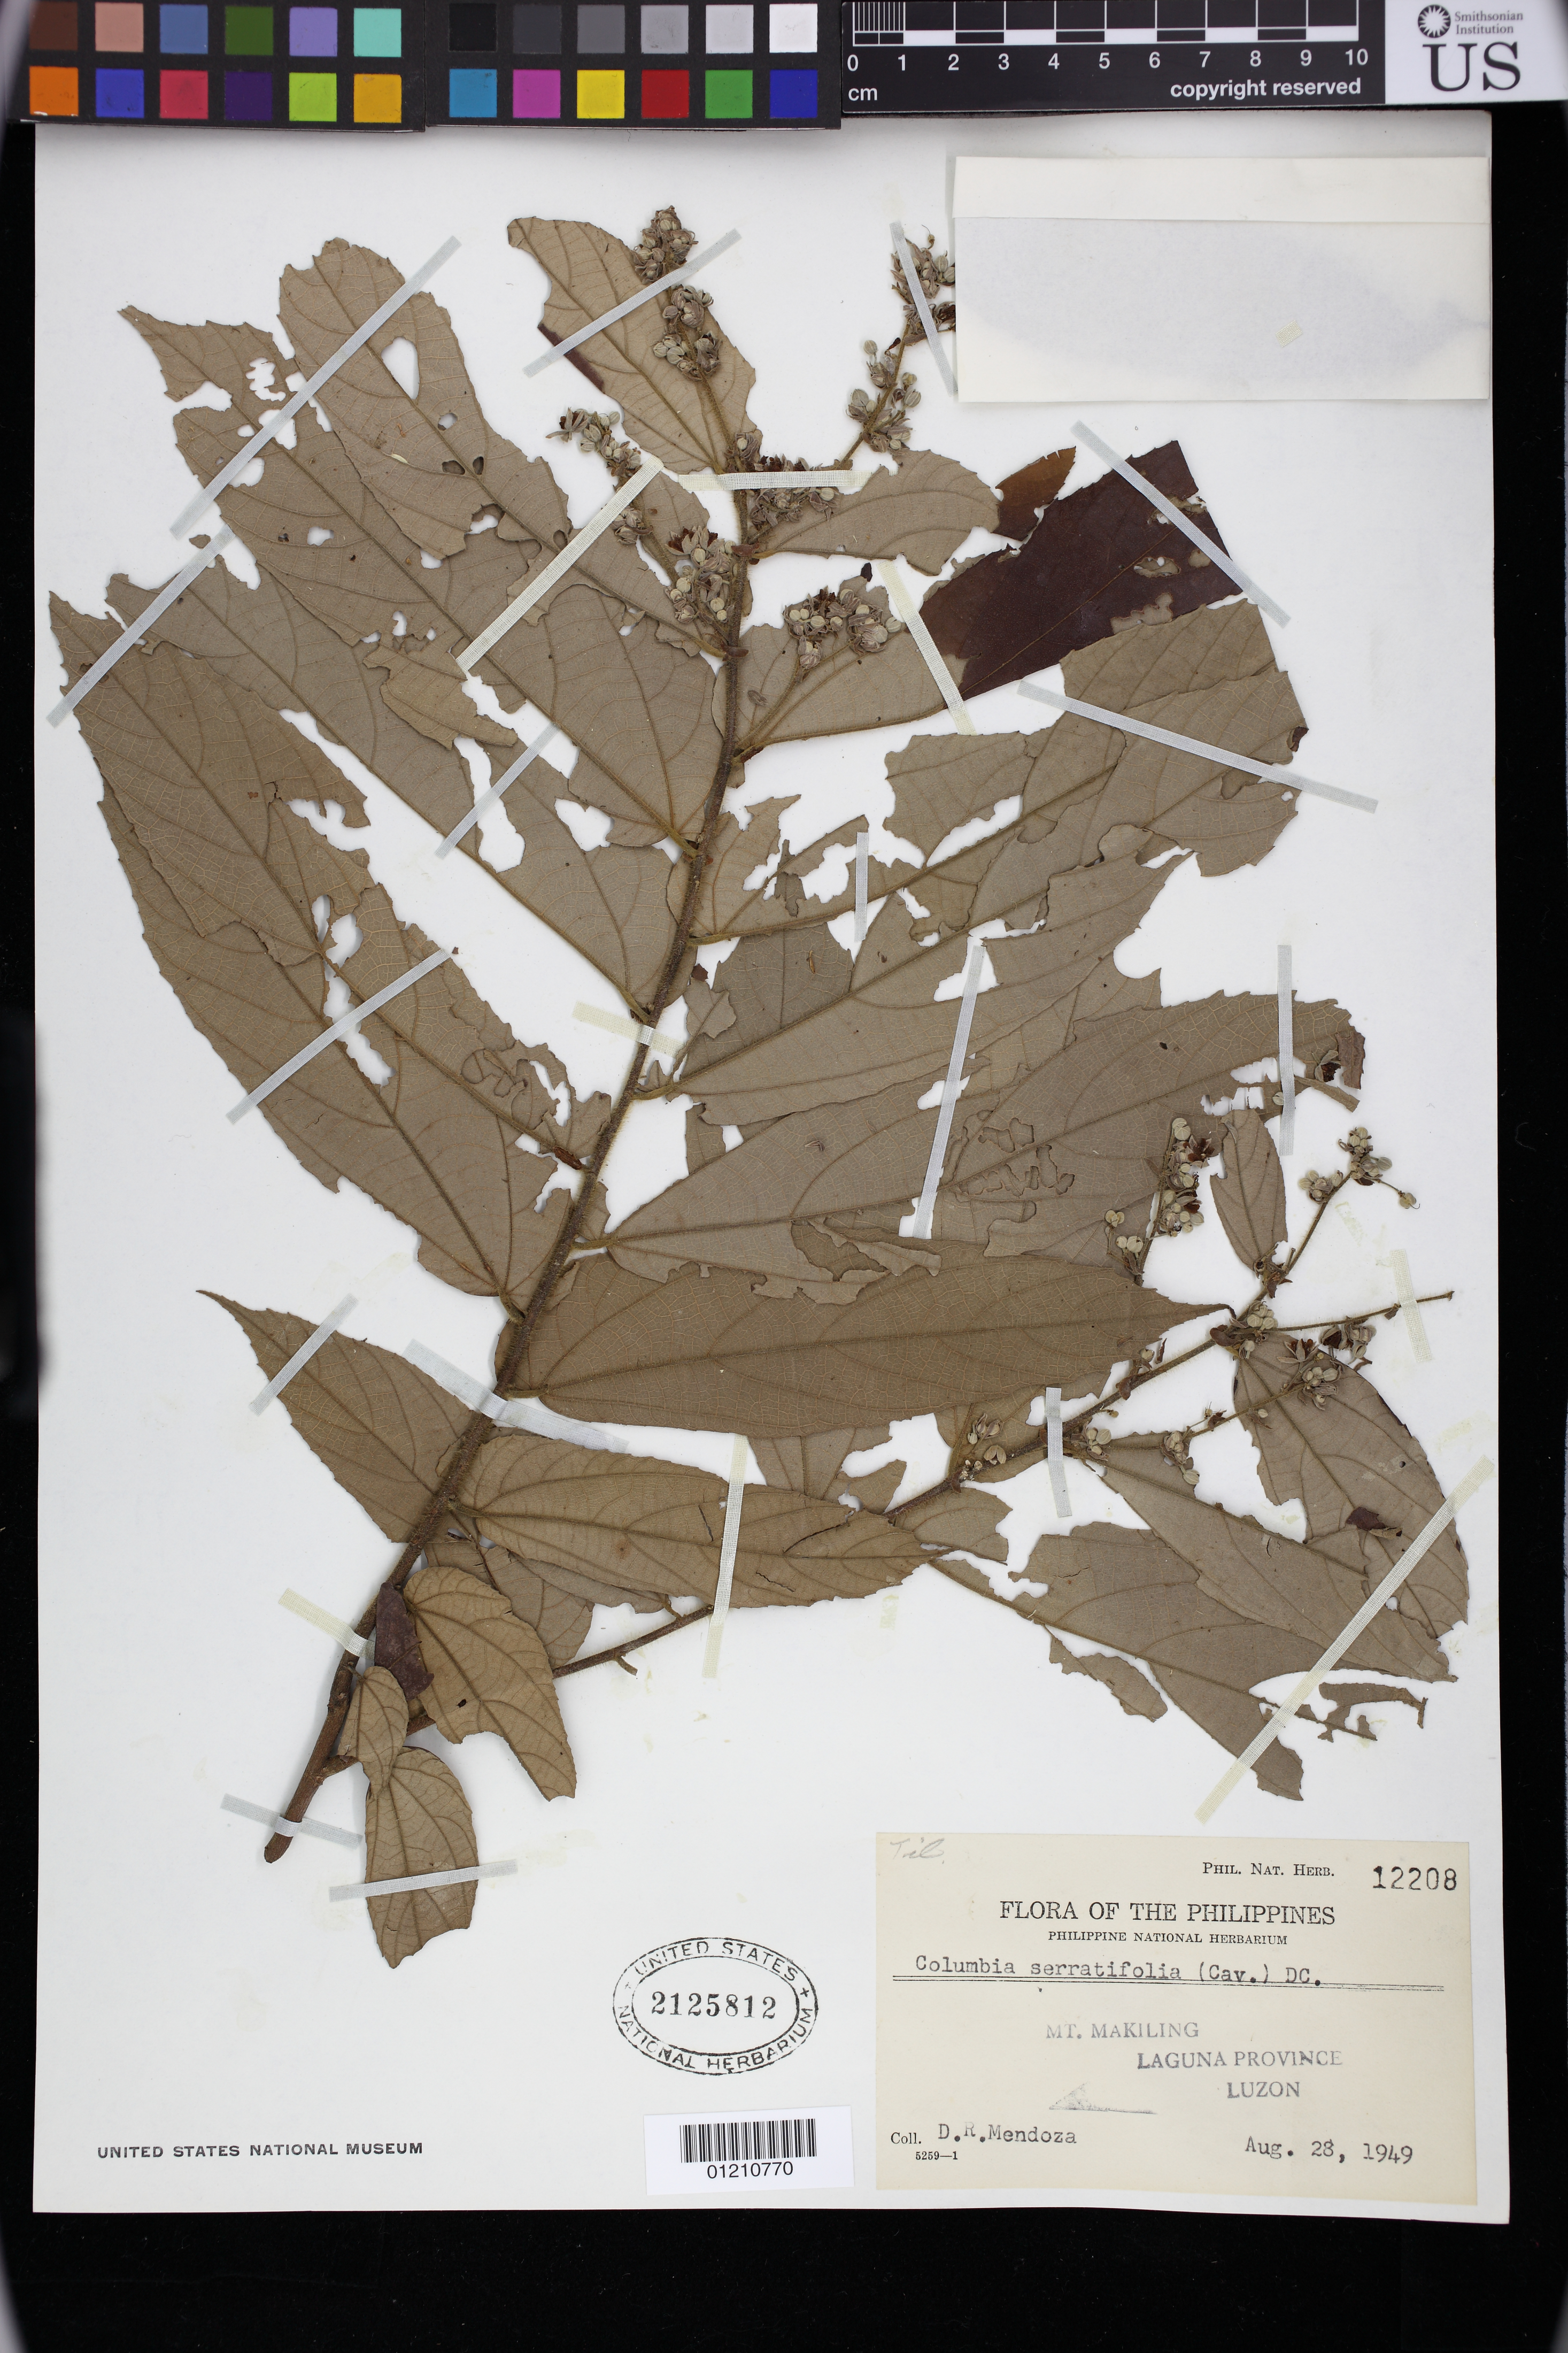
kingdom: Plantae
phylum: Tracheophyta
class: Magnoliopsida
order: Malvales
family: Malvaceae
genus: Colona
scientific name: Colona serratifolia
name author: Cav.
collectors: D. Mendoza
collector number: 12208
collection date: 1949-08-28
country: Philippines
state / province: Calabarzon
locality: Mt. Makiling.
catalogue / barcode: US 2125812